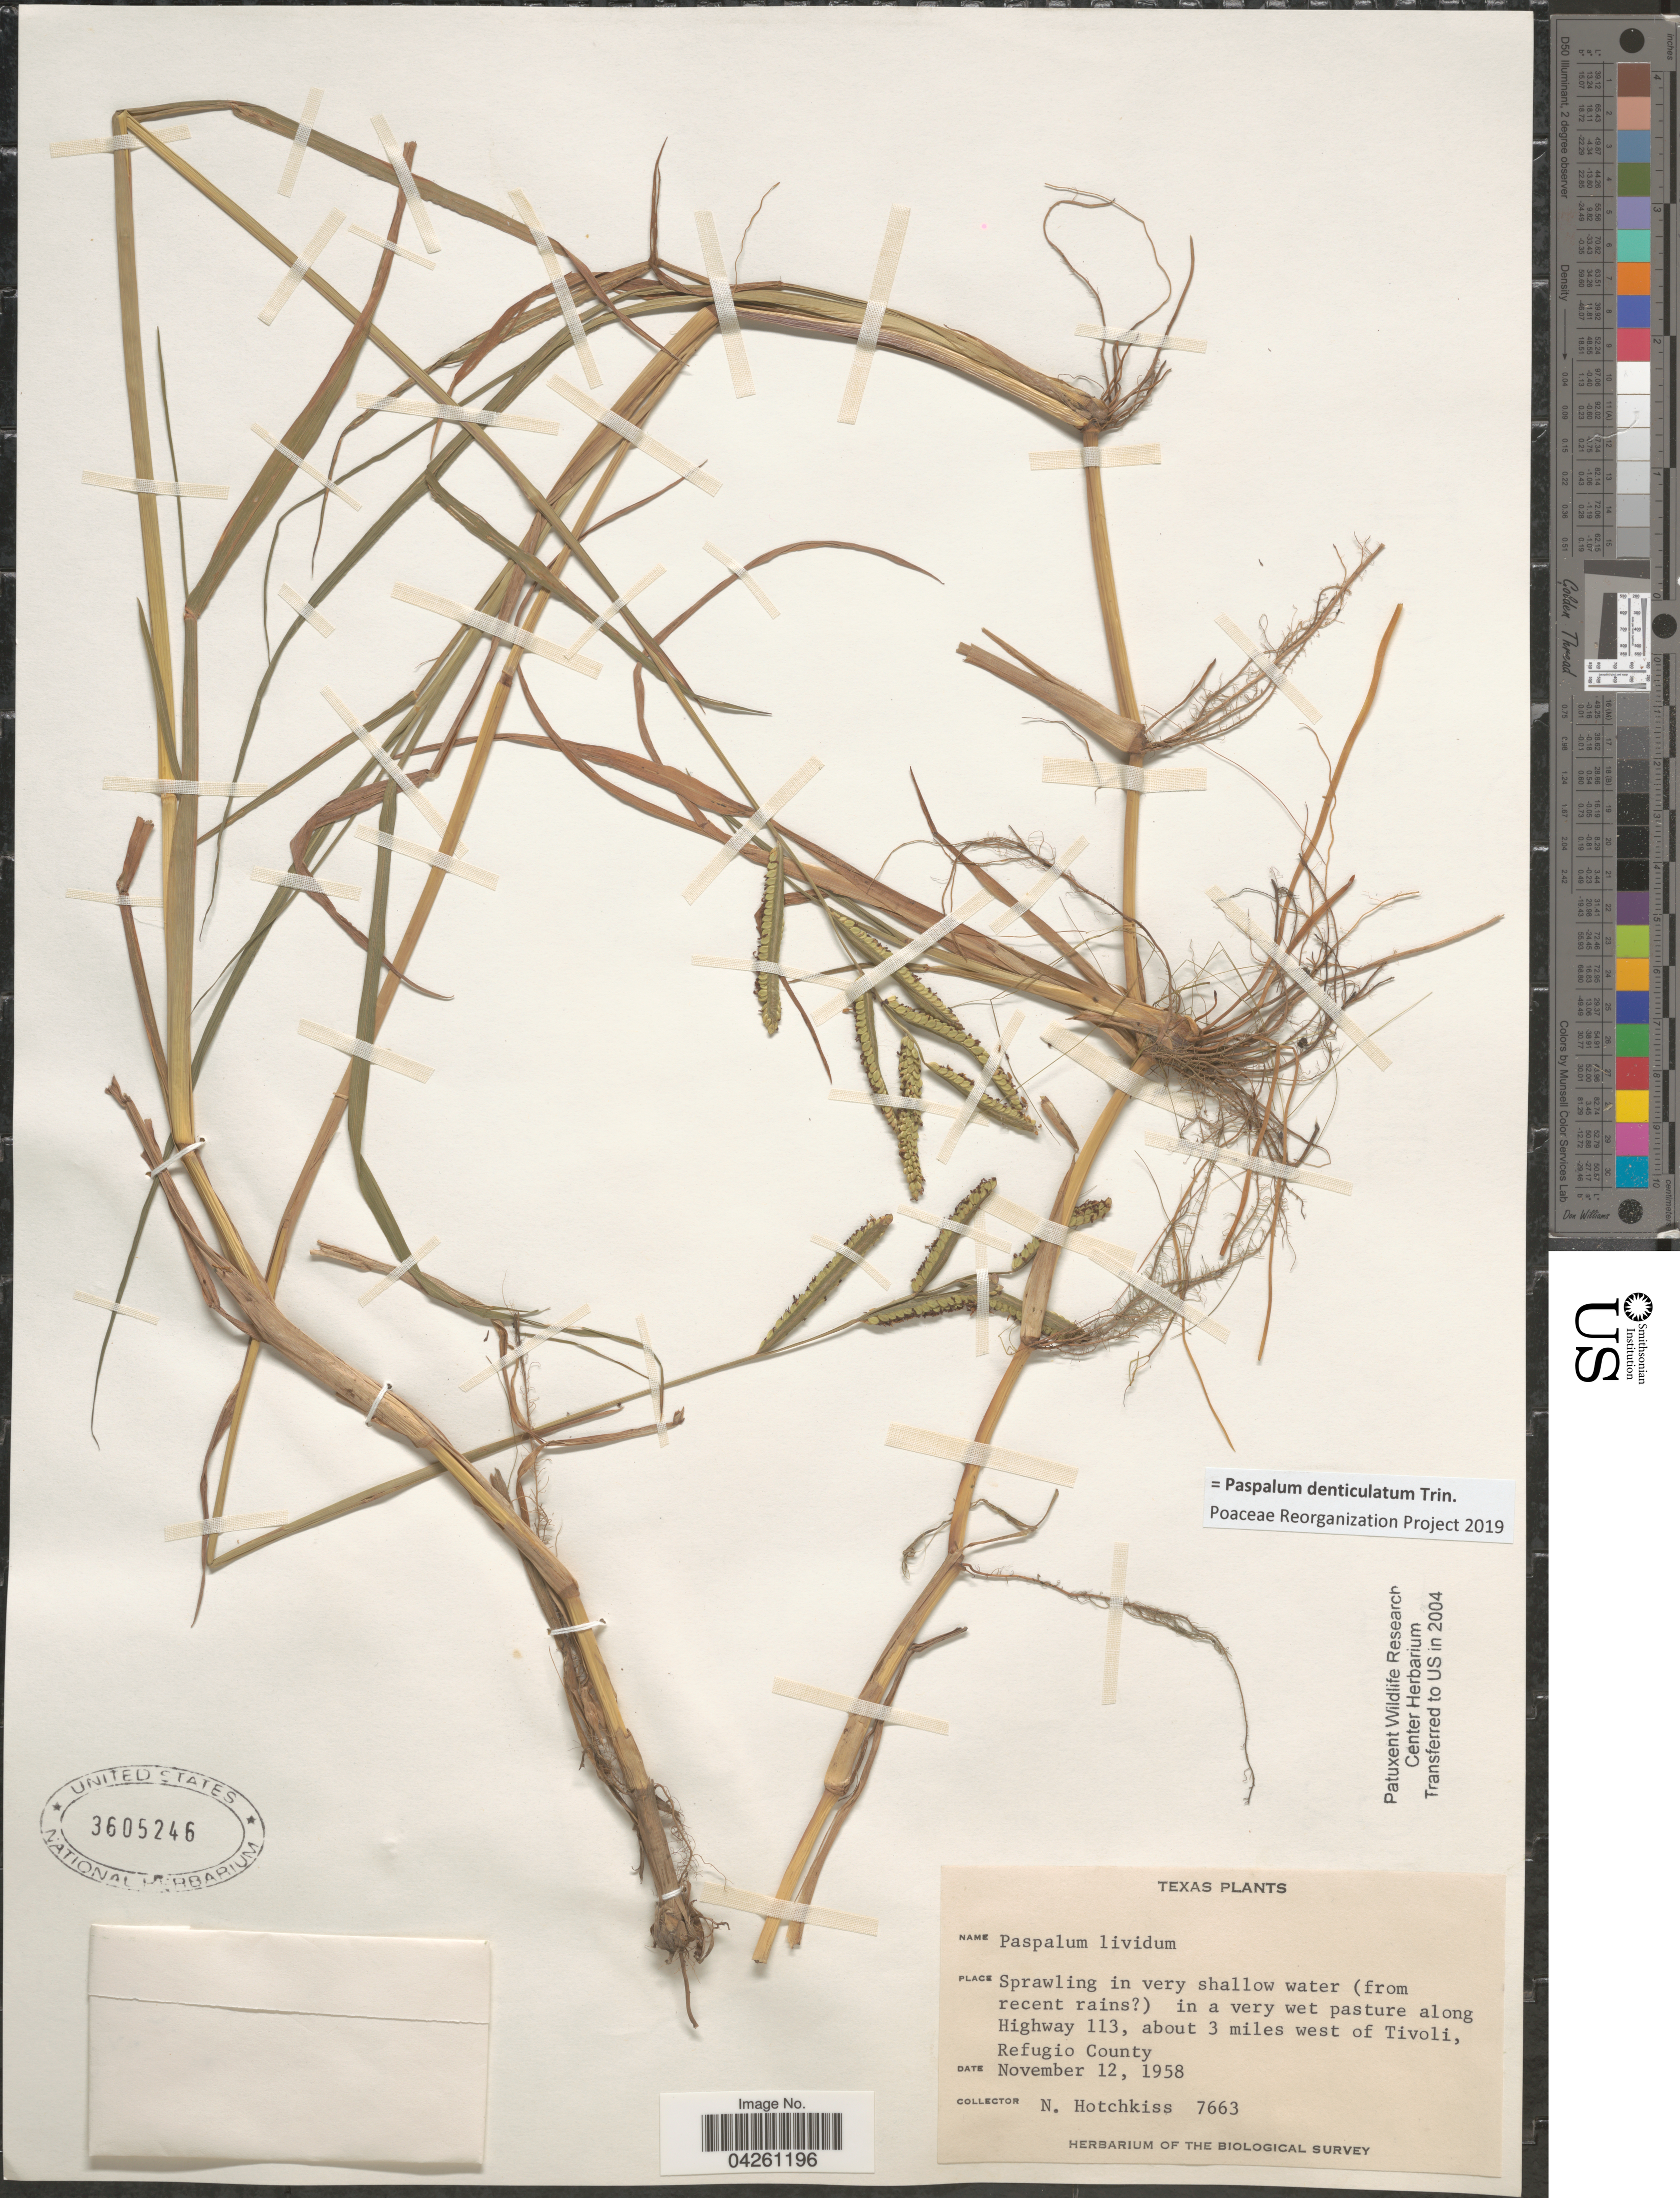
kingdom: Plantae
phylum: Tracheophyta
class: Liliopsida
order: Poales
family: Poaceae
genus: Paspalum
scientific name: Paspalum denticulatum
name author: Trin.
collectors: N. Hotchkiss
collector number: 7663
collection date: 1958-11-12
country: United States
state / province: Texas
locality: Sprawling in very shallow water (from recent rains [unsure placement]) in a very wet pasture along Highway 113, about 3 miles west of Tivoli, Refugio County. Biological Survey.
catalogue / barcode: US 3605246